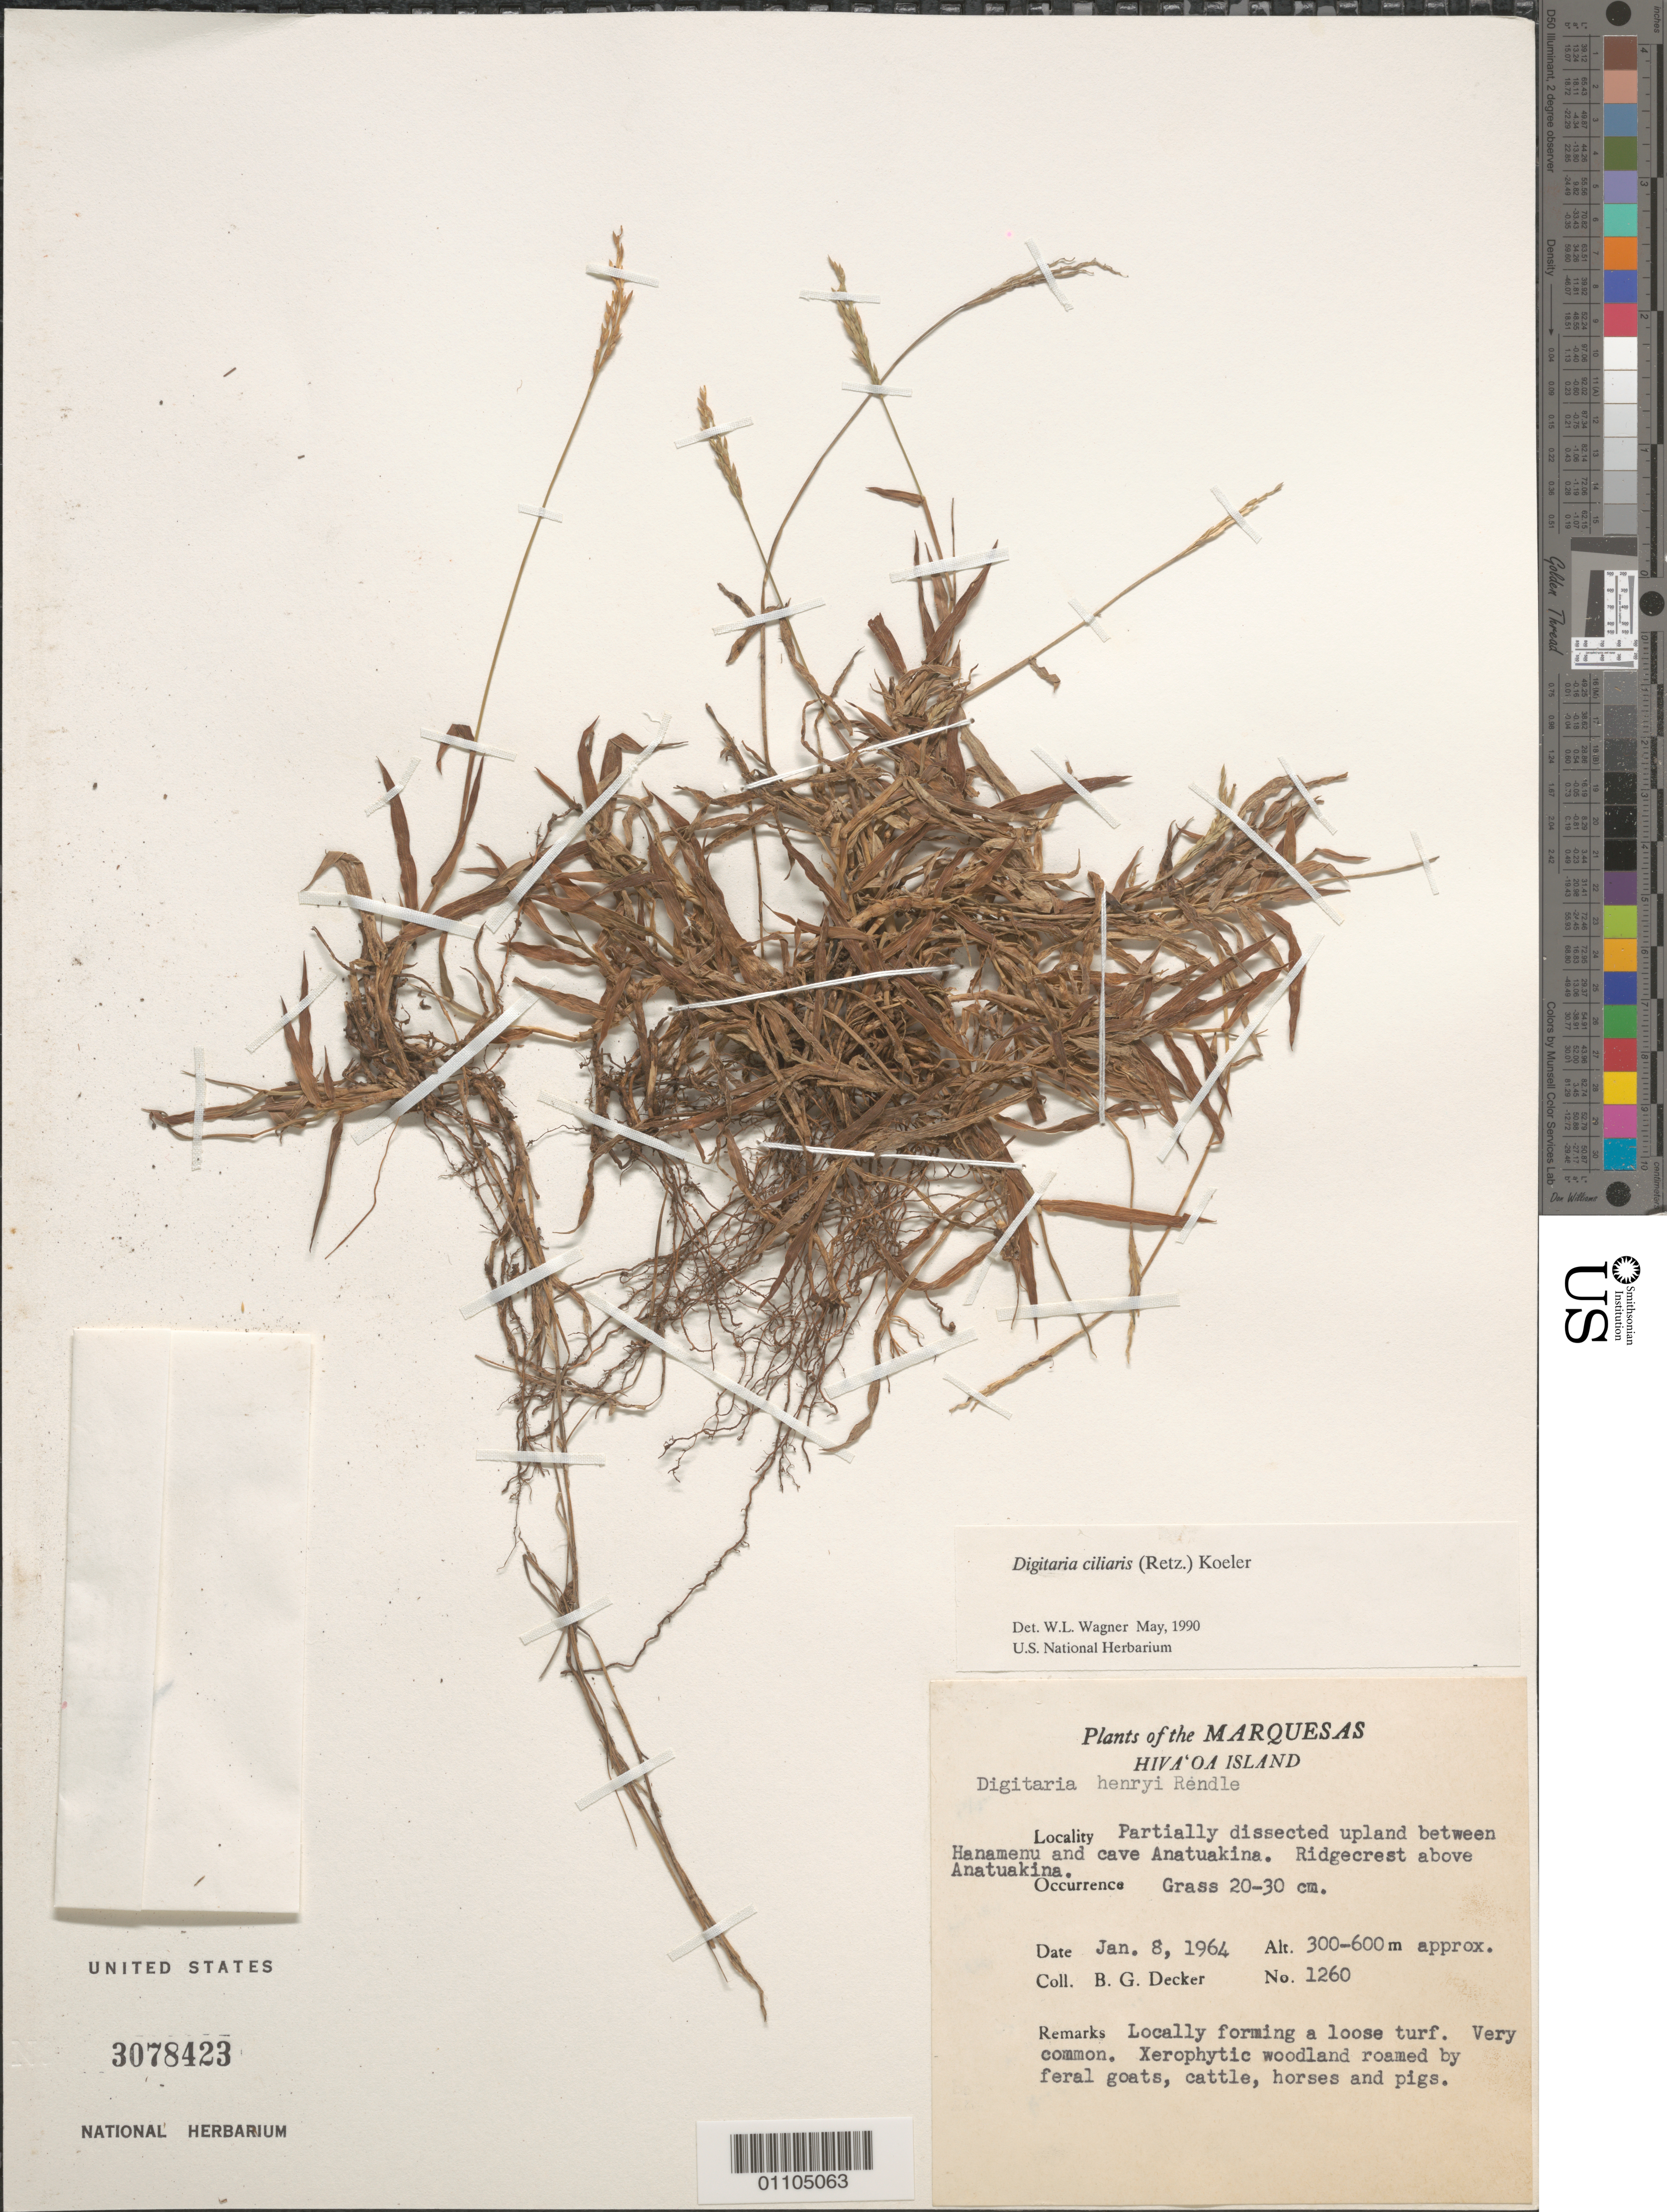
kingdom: Plantae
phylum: Tracheophyta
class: Liliopsida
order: Poales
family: Poaceae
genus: Digitaria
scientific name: Digitaria ciliaris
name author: (Retz.) Koeler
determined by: Wagner, W. L., (BOT), Smithsonian Institution - National Museum of Natural History (UNITED STATES)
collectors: B. G. Decker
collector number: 1260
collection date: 1964-01-08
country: French Polynesia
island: Hiva Oa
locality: partially dissected upland between Hanamenu and cave Anatuakina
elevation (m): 300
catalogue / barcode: US 3078423